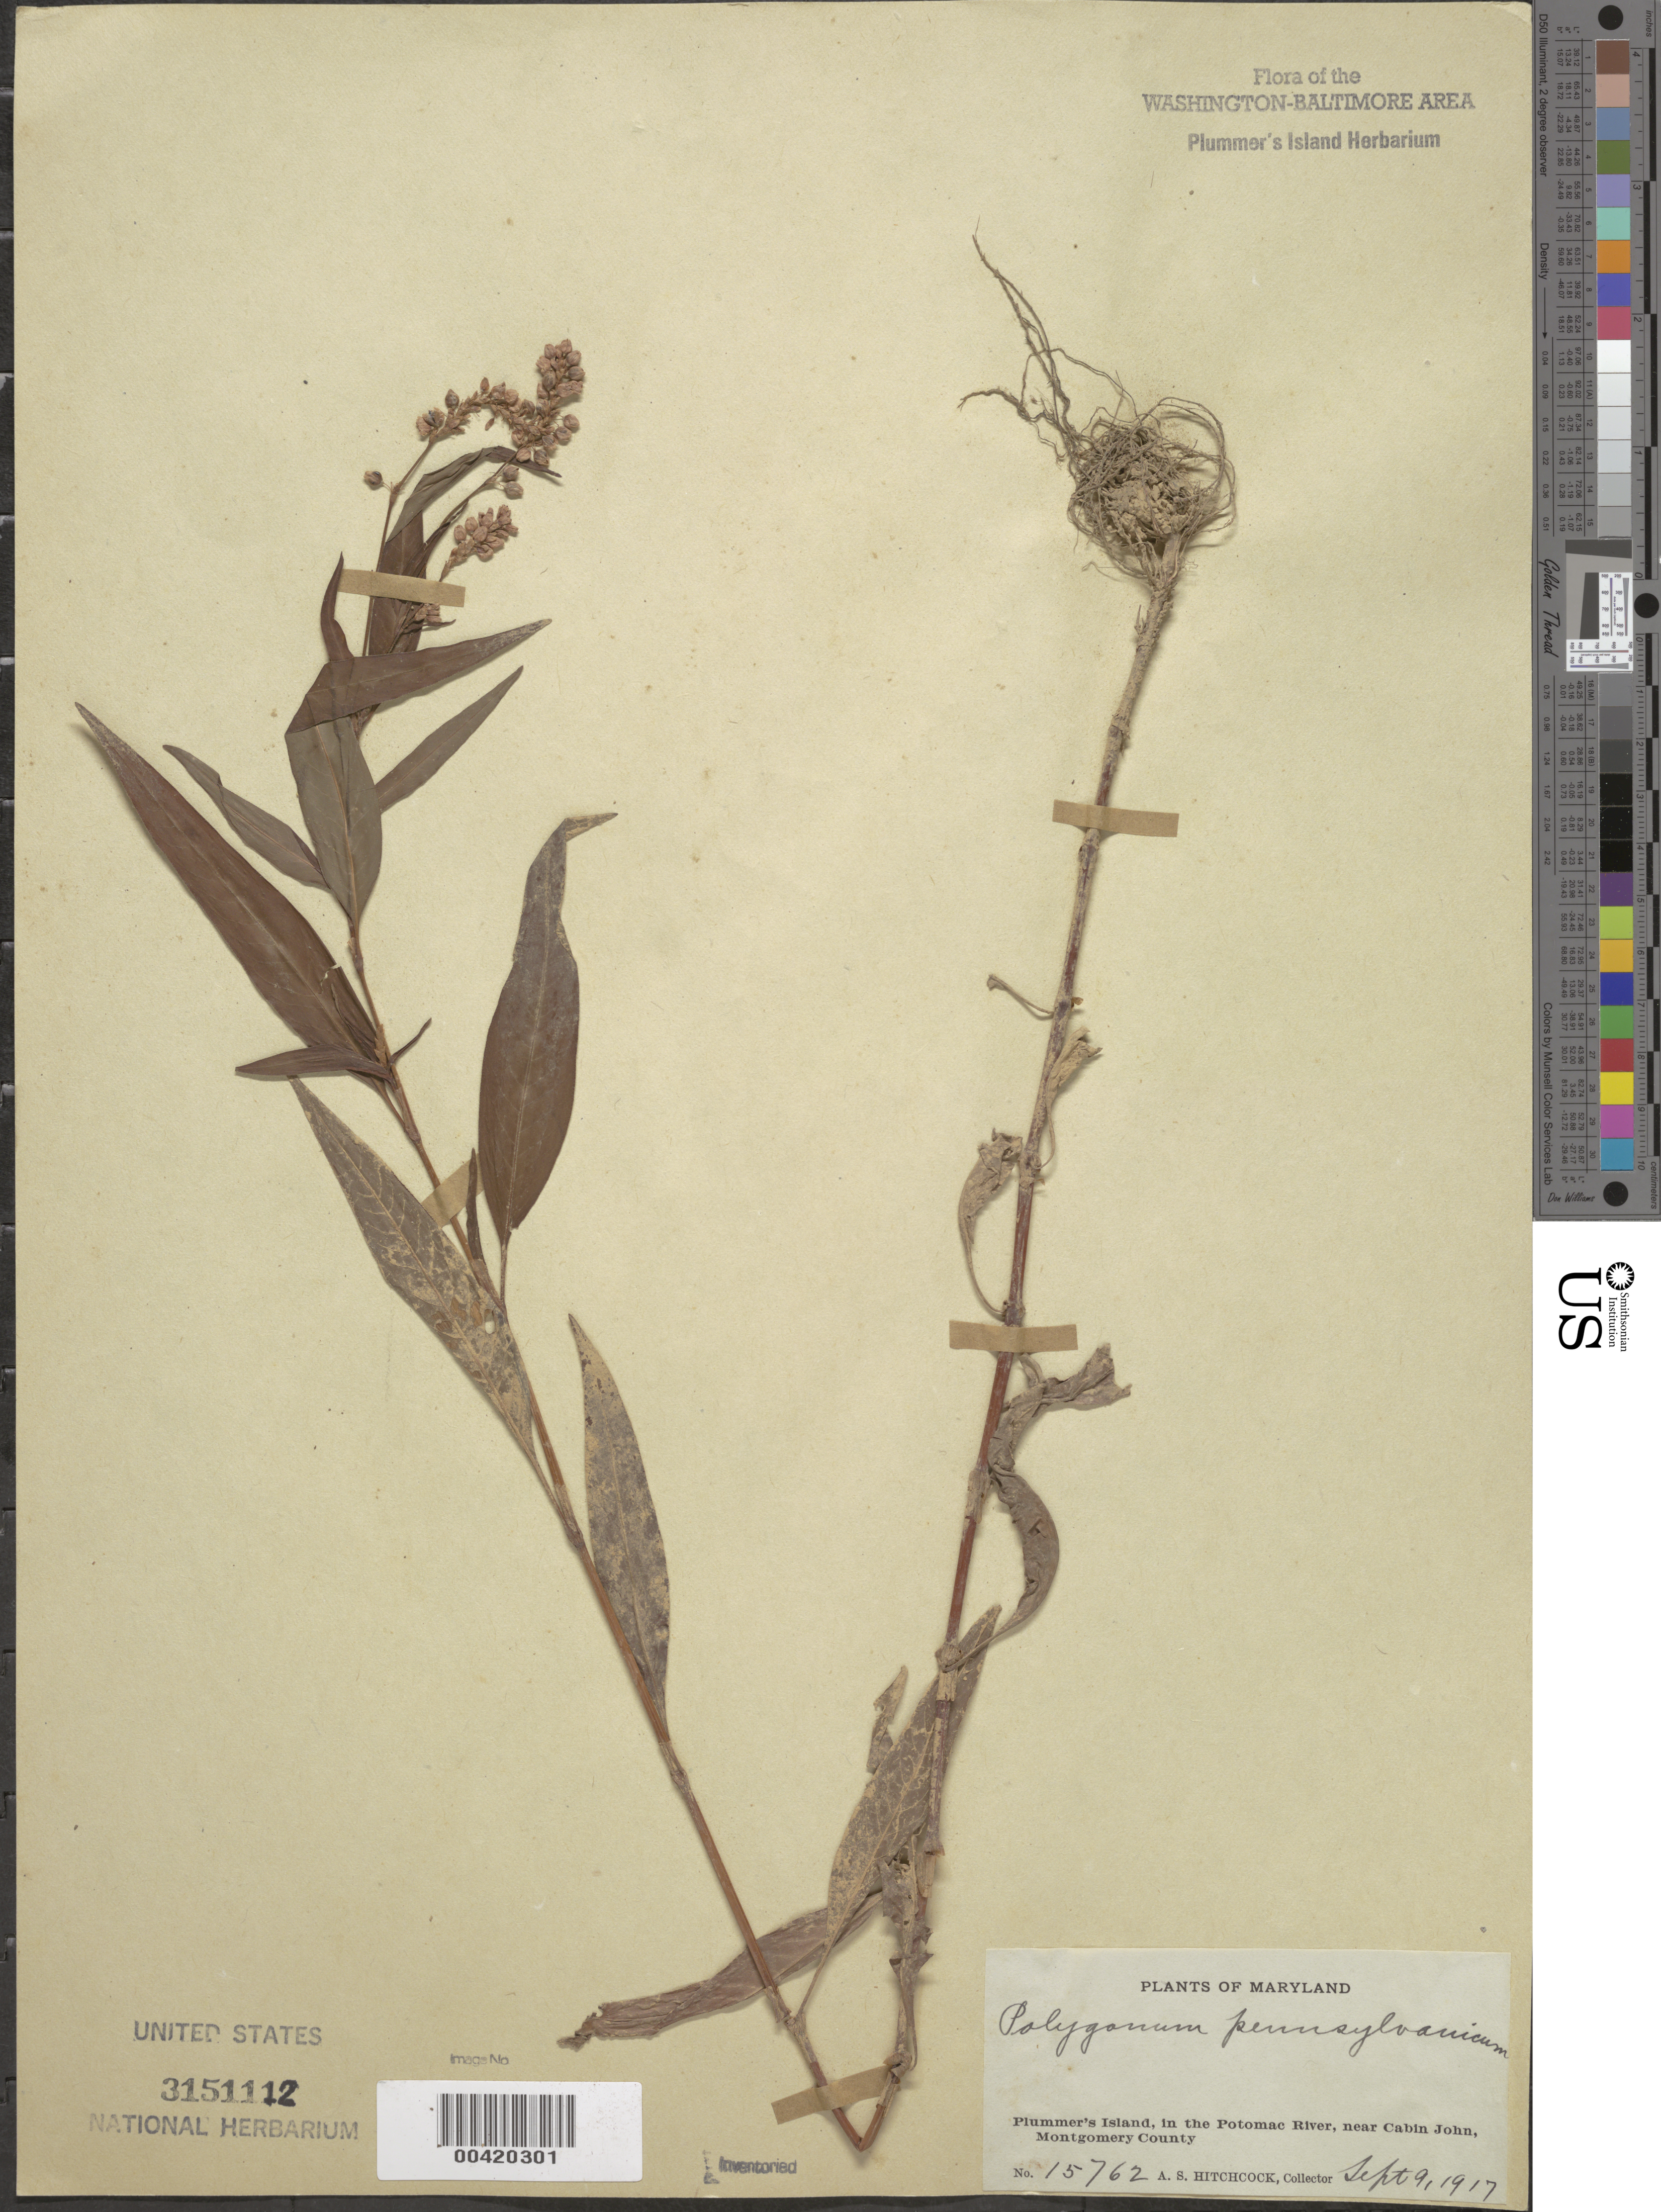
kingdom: Plantae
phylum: Tracheophyta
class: Magnoliopsida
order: Caryophyllales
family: Polygonaceae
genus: Persicaria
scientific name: Persicaria pensylvanica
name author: (L.) M. Gómez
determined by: Atha, D. E.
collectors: A. S. Hitchcock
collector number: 15762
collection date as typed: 09 Sep 1917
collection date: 1917-09-09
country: United States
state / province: Maryland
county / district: Montgomery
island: Plummers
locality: Plummer's Island C. & O. Canal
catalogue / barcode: US 3151112